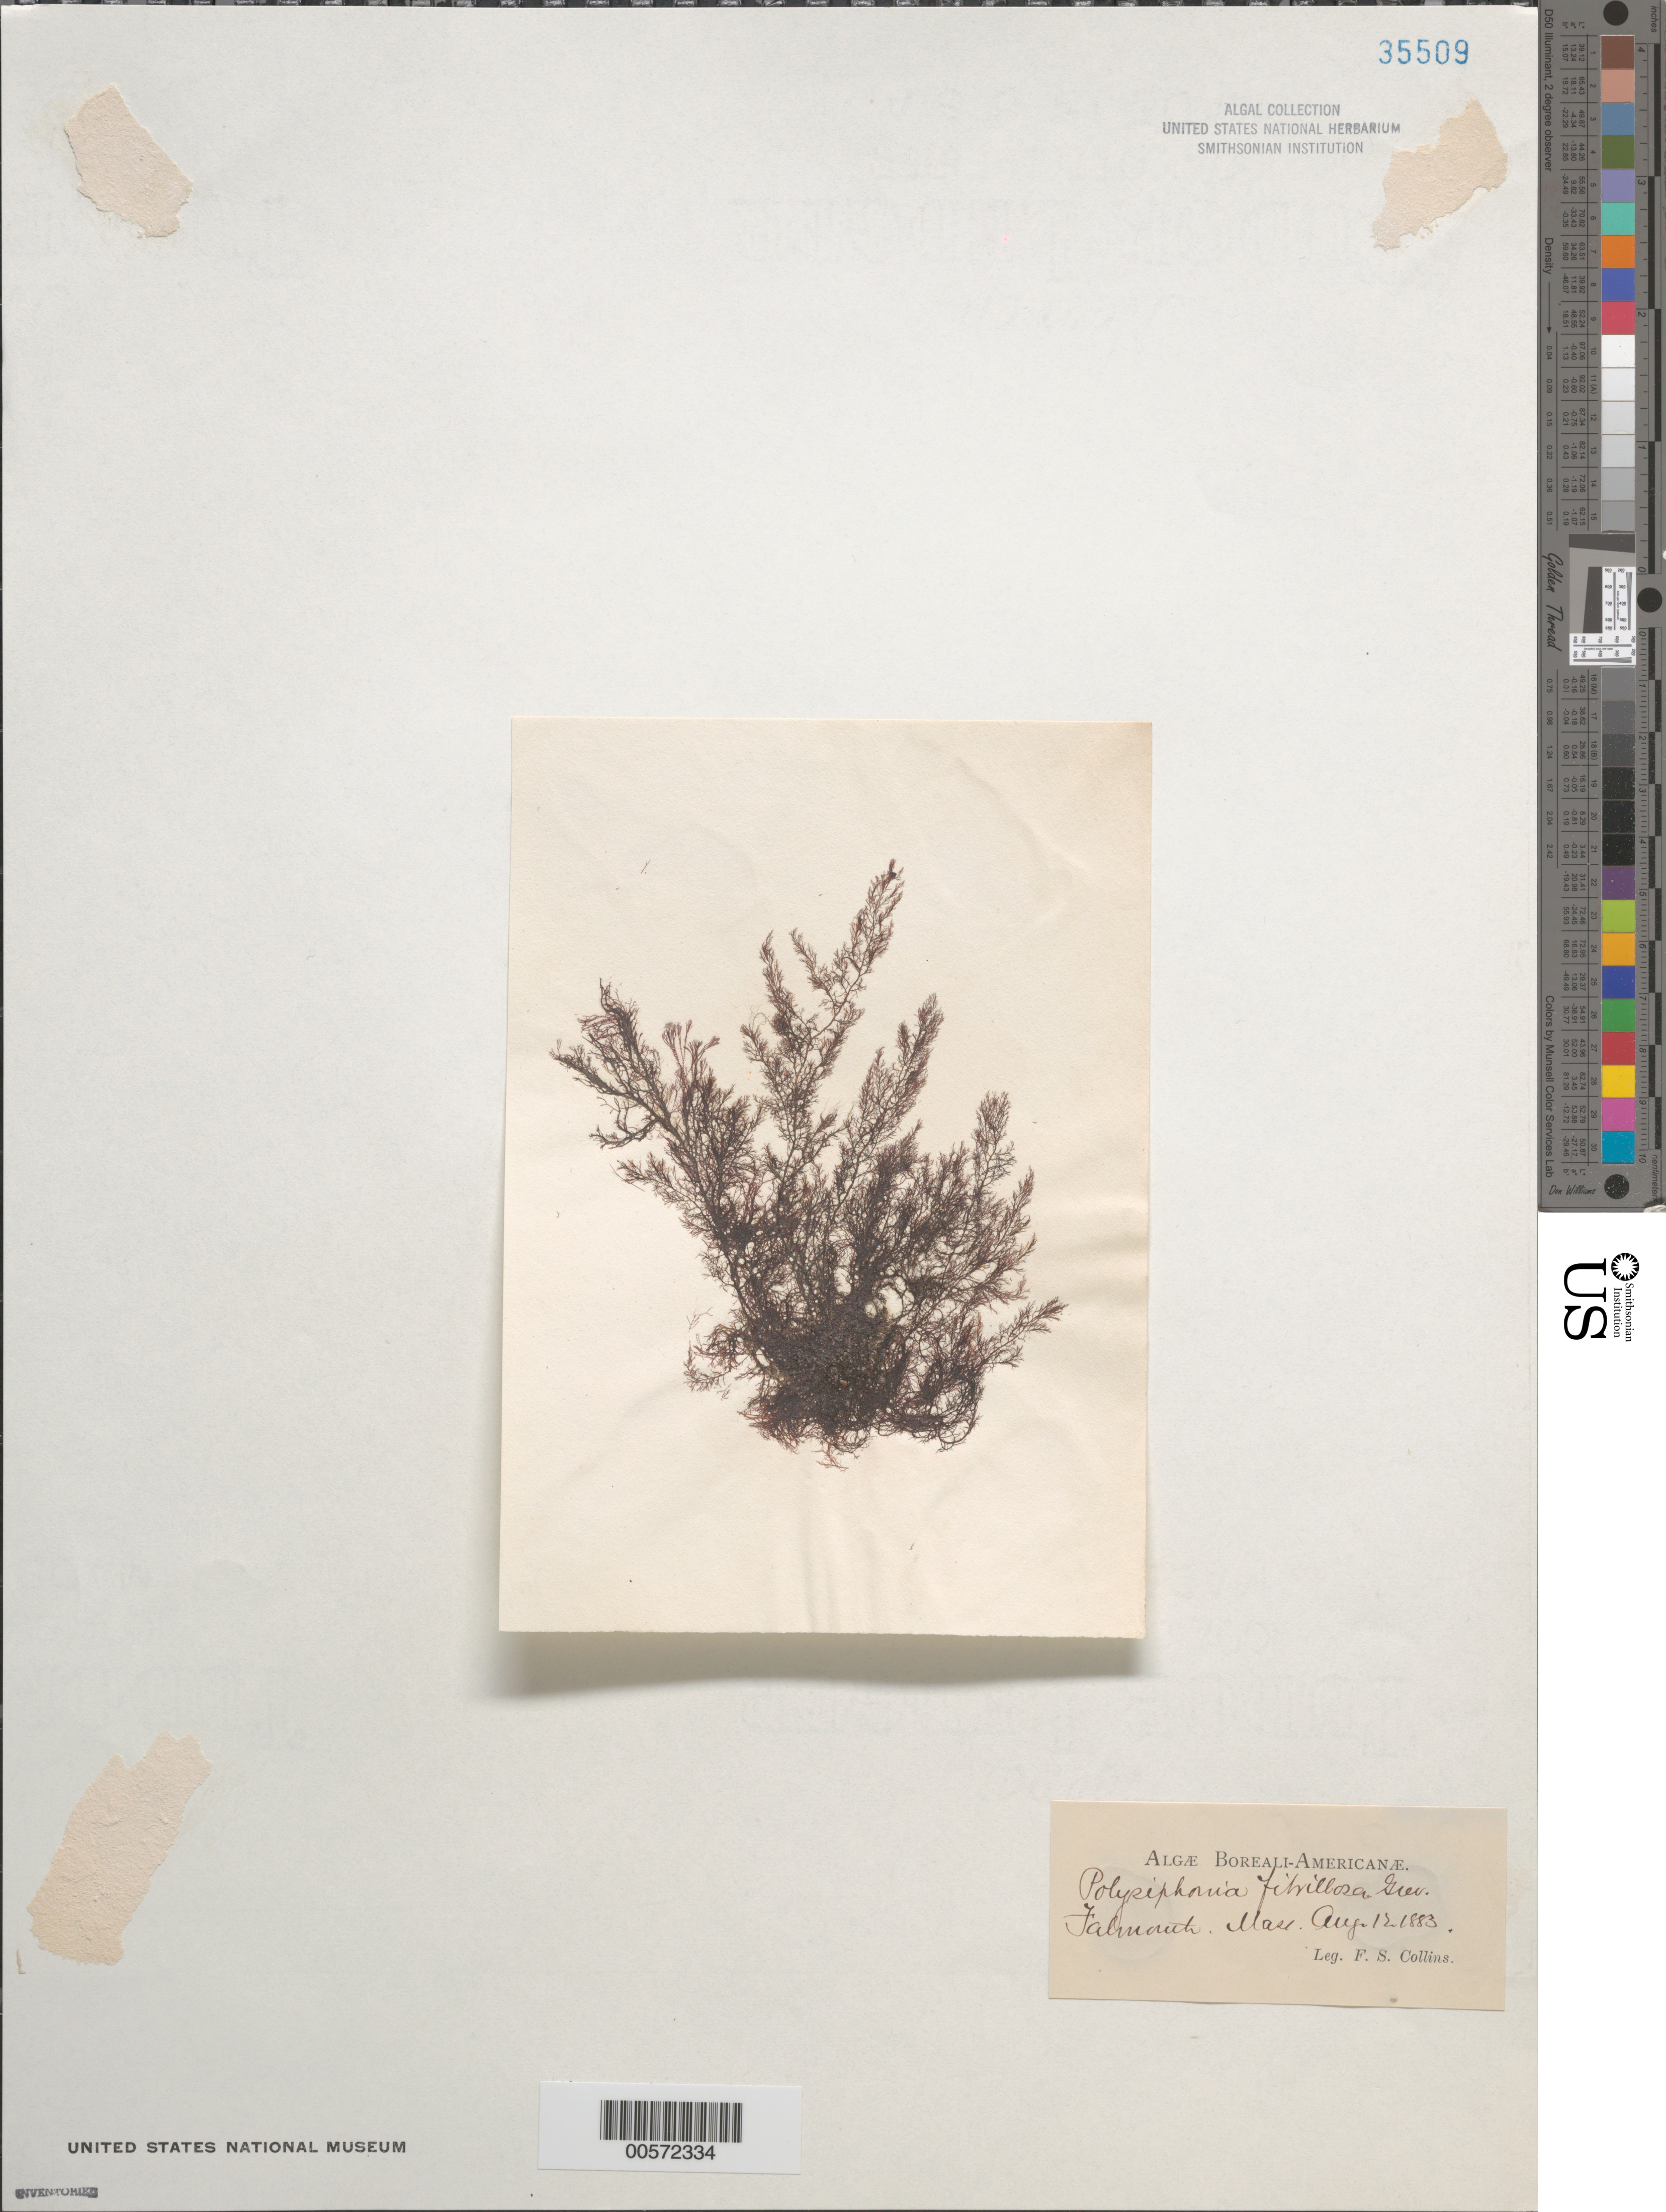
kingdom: Plantae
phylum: Rhodophyta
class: Florideophyceae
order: Ceramiales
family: Rhodomelaceae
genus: Leptosiphonia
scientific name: Leptosiphonia fibrillosa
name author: (C. Agardh) Savoie & G.W. Saunders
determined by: Algae name updating Project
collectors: F. Collins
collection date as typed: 12 Aug 1883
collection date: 1883-08-12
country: United States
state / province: Massachusetts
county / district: Barnstable County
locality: Falmouth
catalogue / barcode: US 35509